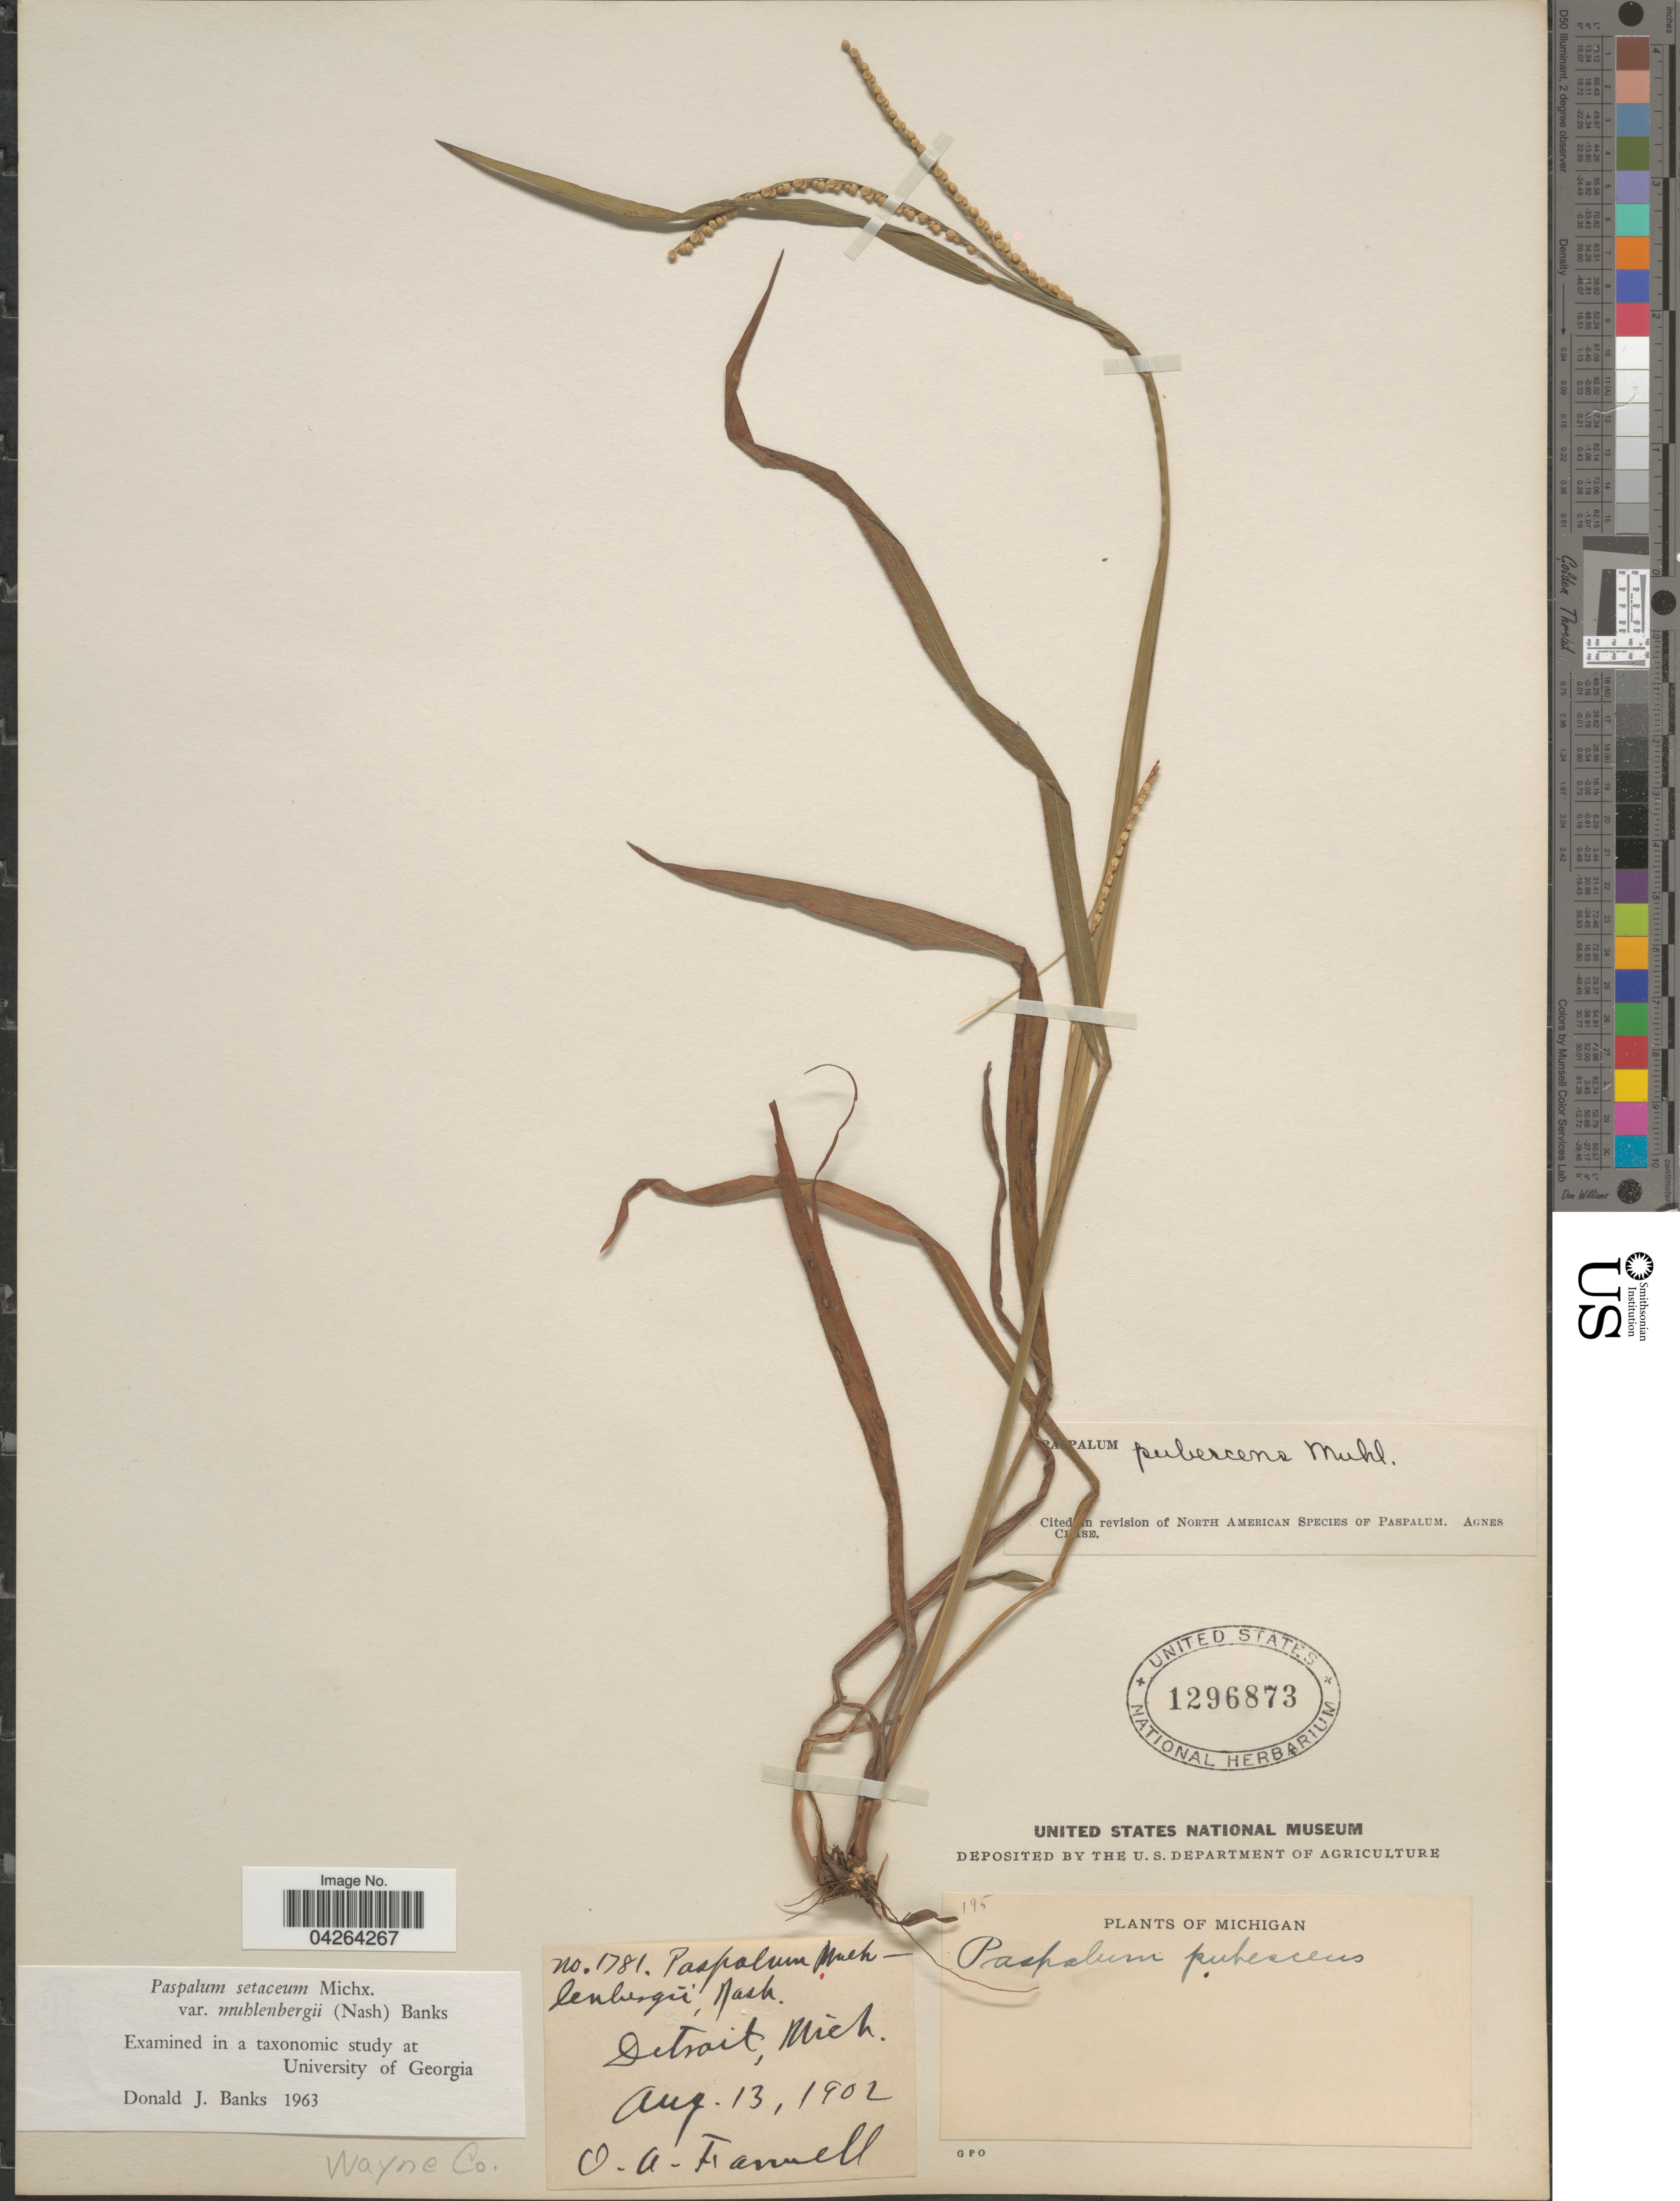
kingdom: Plantae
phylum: Tracheophyta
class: Liliopsida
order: Poales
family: Poaceae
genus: Paspalum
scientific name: Paspalum setaceum var. muhlenbergii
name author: (Nash) D.J. Banks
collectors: O. Farwell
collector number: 1781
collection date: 1902-08-13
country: United States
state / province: Michigan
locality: Detroit. Wayne Co.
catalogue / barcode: US 1296873